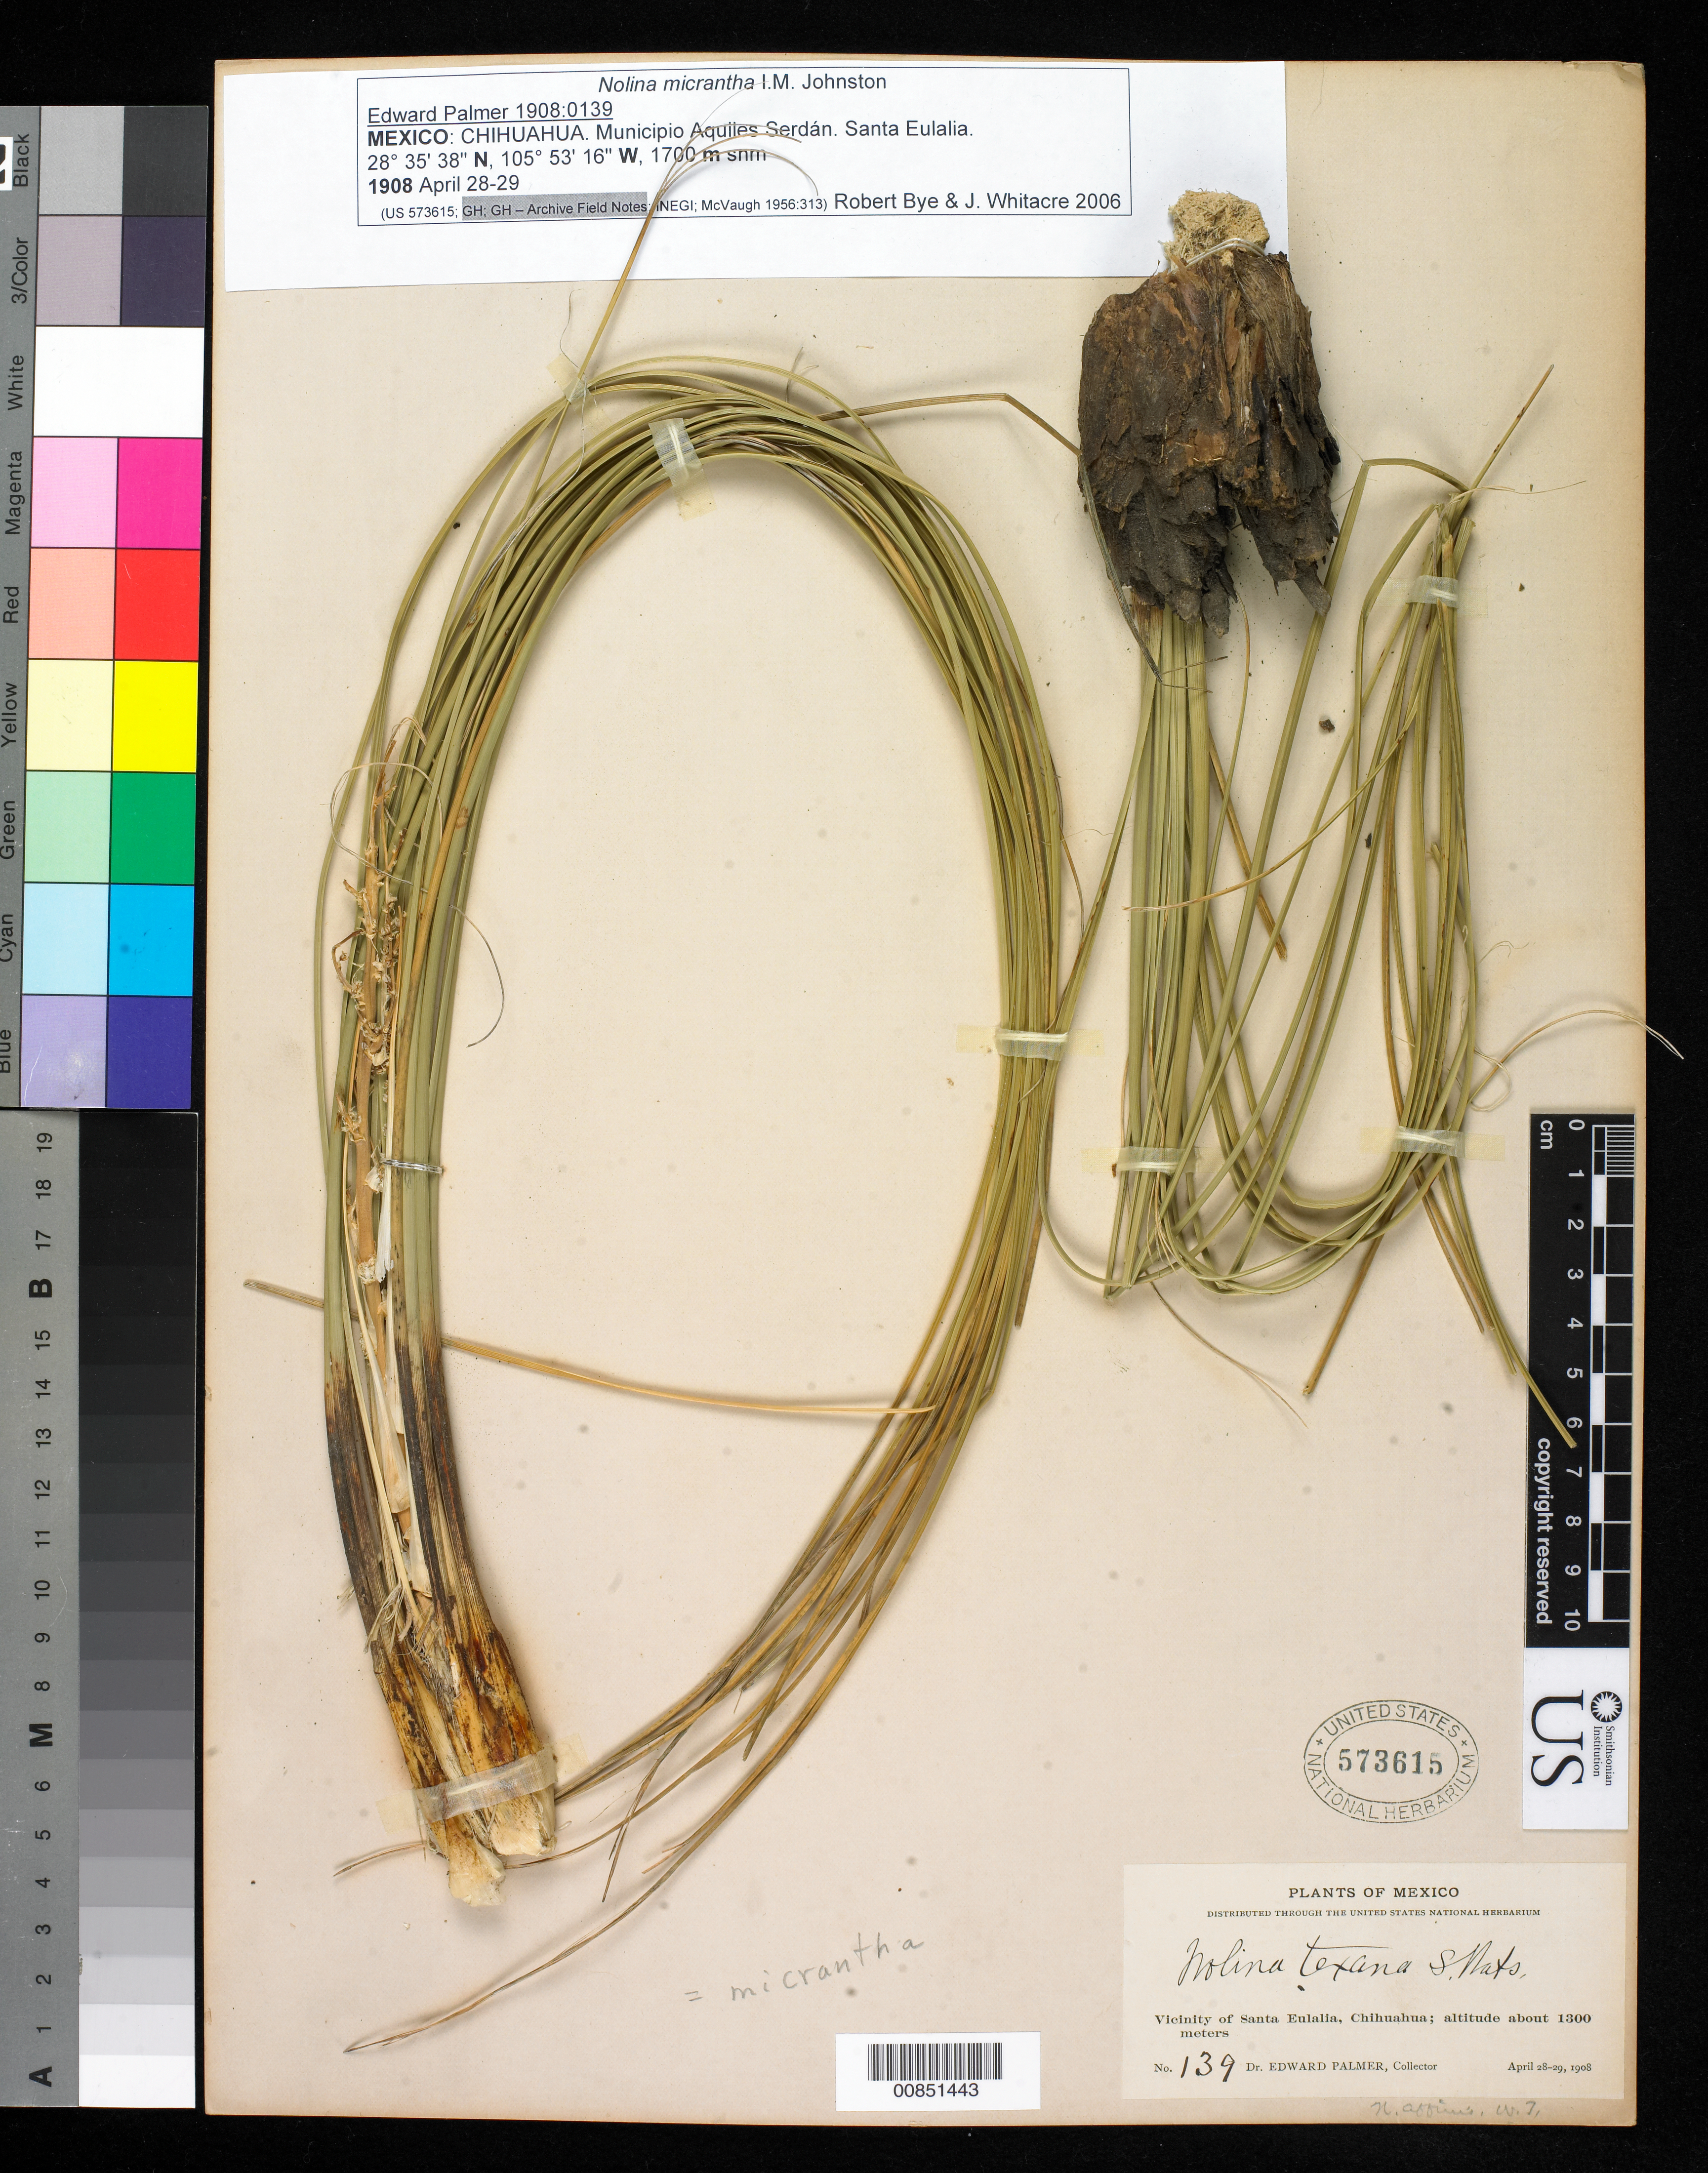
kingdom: Plantae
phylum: Tracheophyta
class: Liliopsida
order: Asparagales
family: Asparagaceae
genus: Nolina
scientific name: Nolina micrantha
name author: I.M. Johnst.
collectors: E. Palmer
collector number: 139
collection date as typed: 28 Apr 1908 to 29 Apr 1908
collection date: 1908-04-28/1908-04-29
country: Mexico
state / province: Chihuahua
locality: Vicinity of Santa Eulalia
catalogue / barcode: US 573615